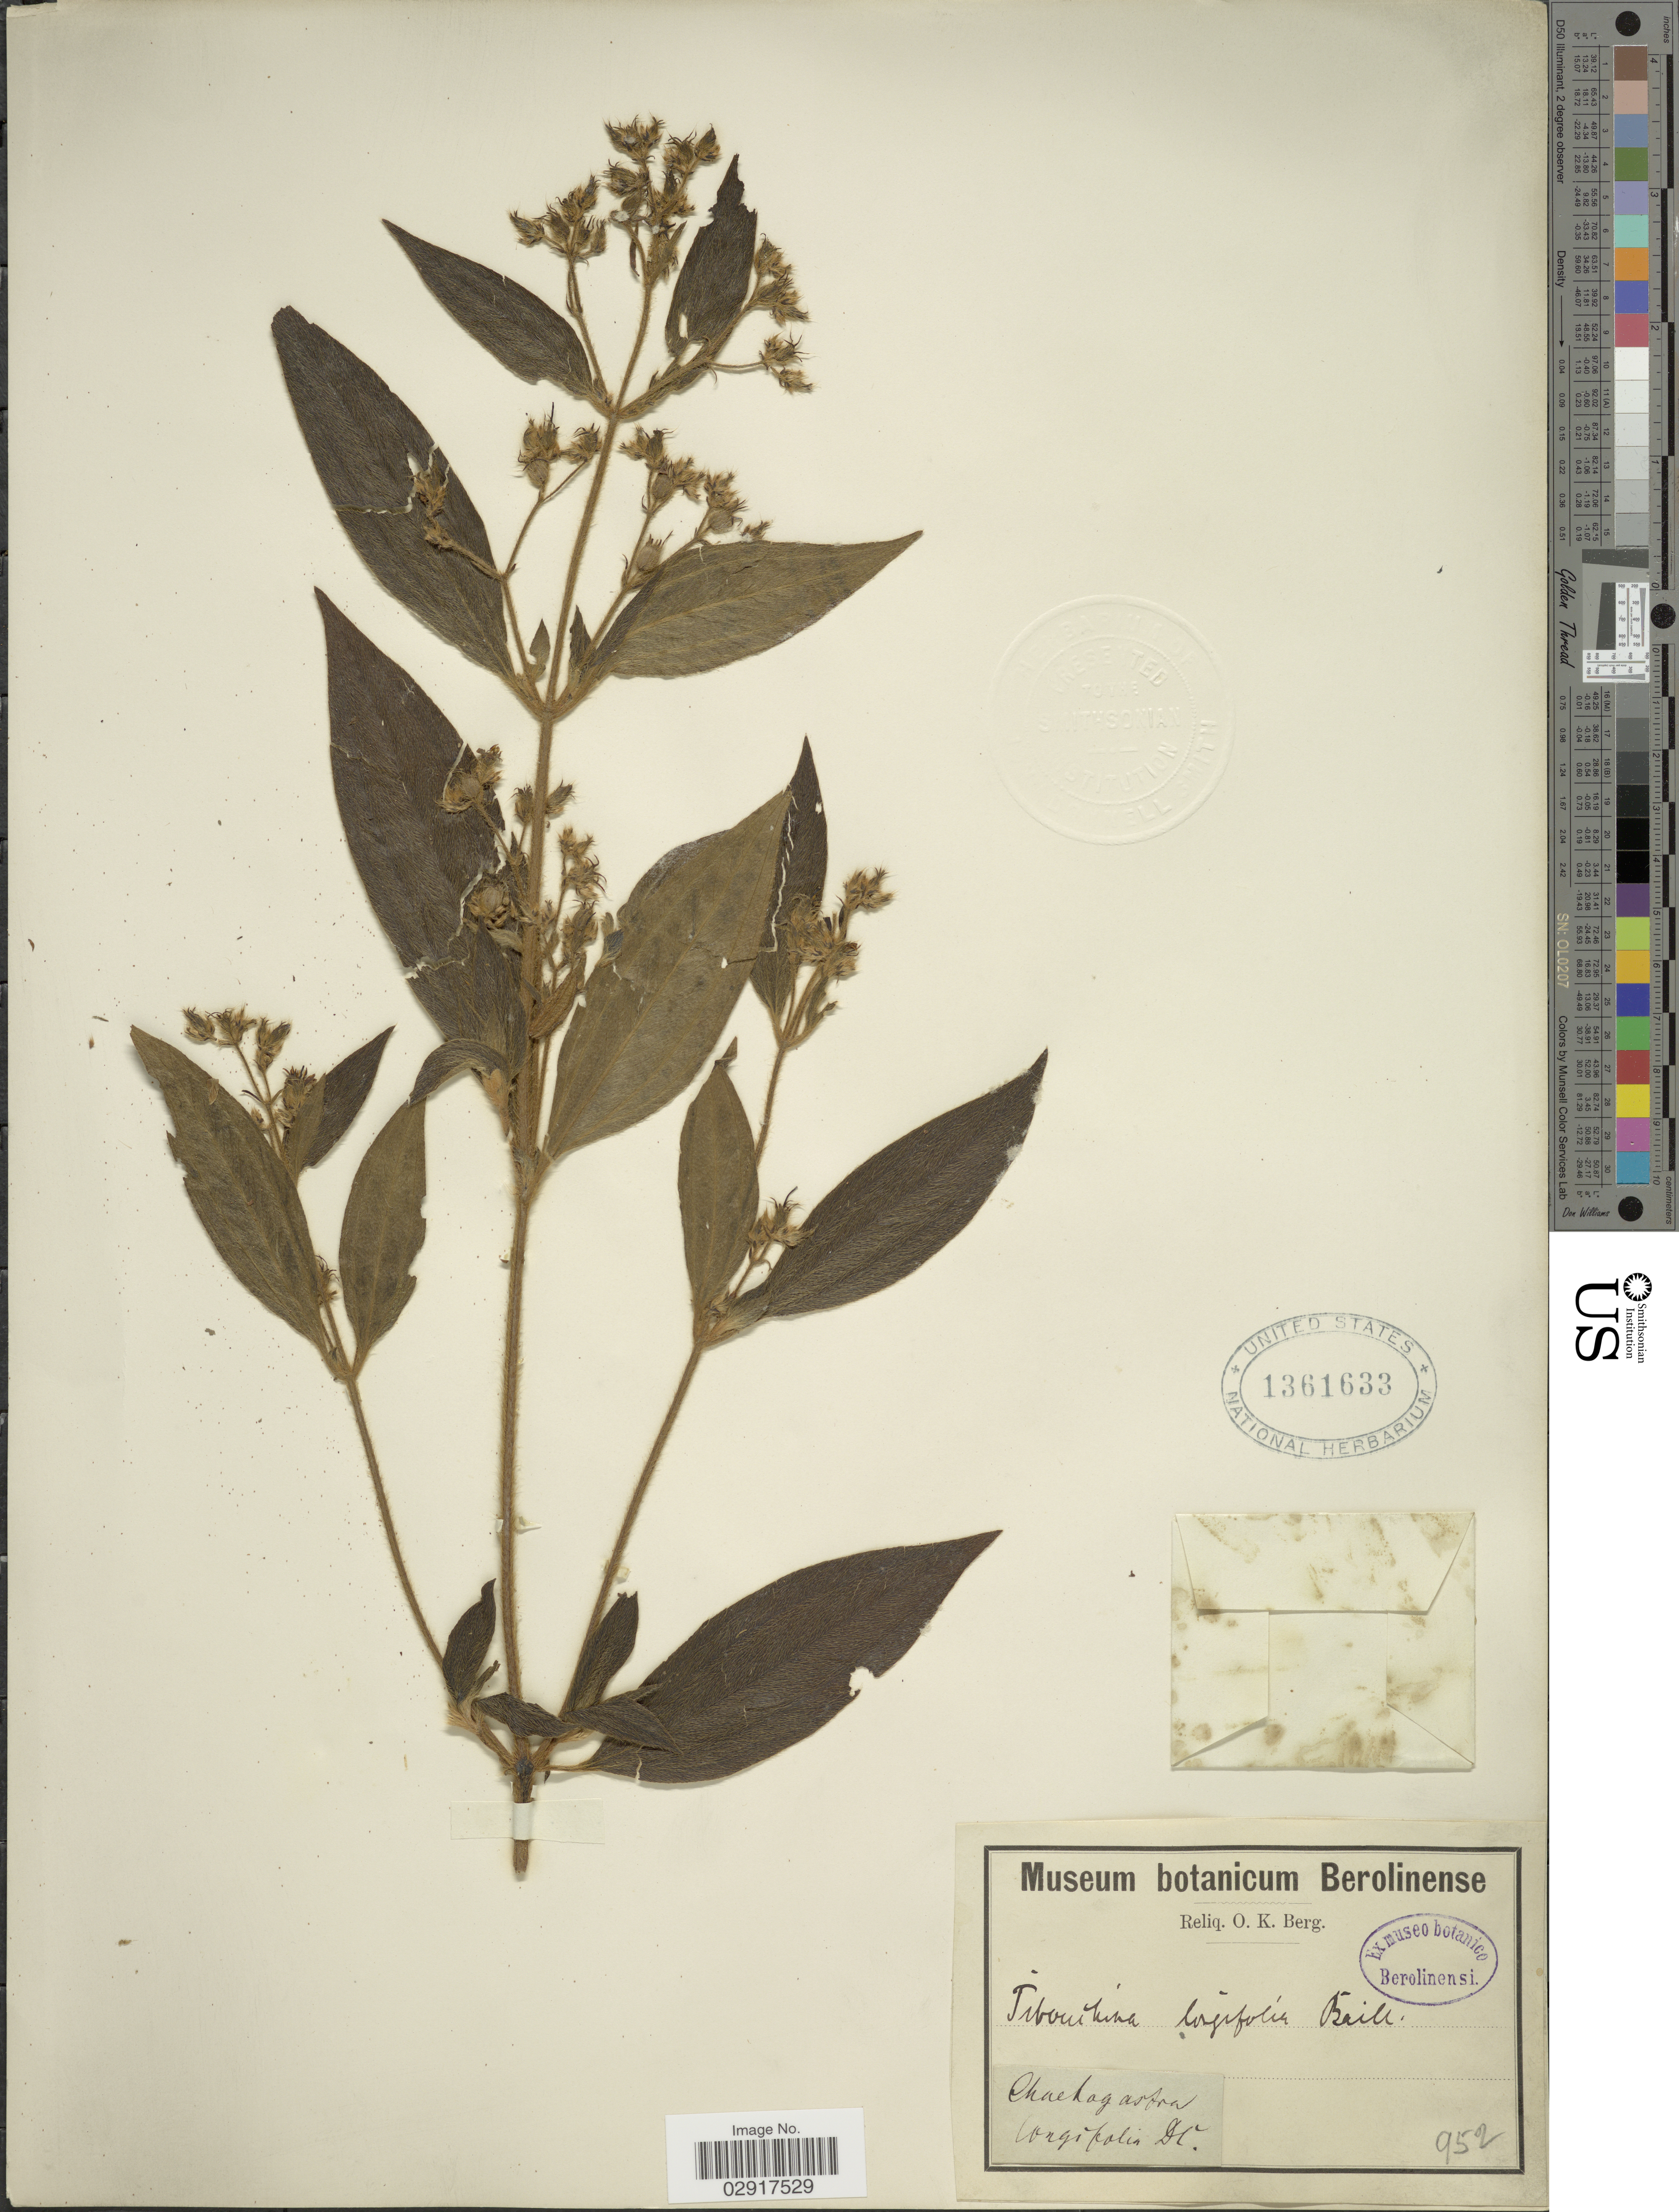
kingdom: Plantae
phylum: Tracheophyta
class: Magnoliopsida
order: Myrtales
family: Melastomataceae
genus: Chaetogastra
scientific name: Chaetogastra longifolia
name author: (Vahl) DC.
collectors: O. K. Berg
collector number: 952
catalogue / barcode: US 1361633